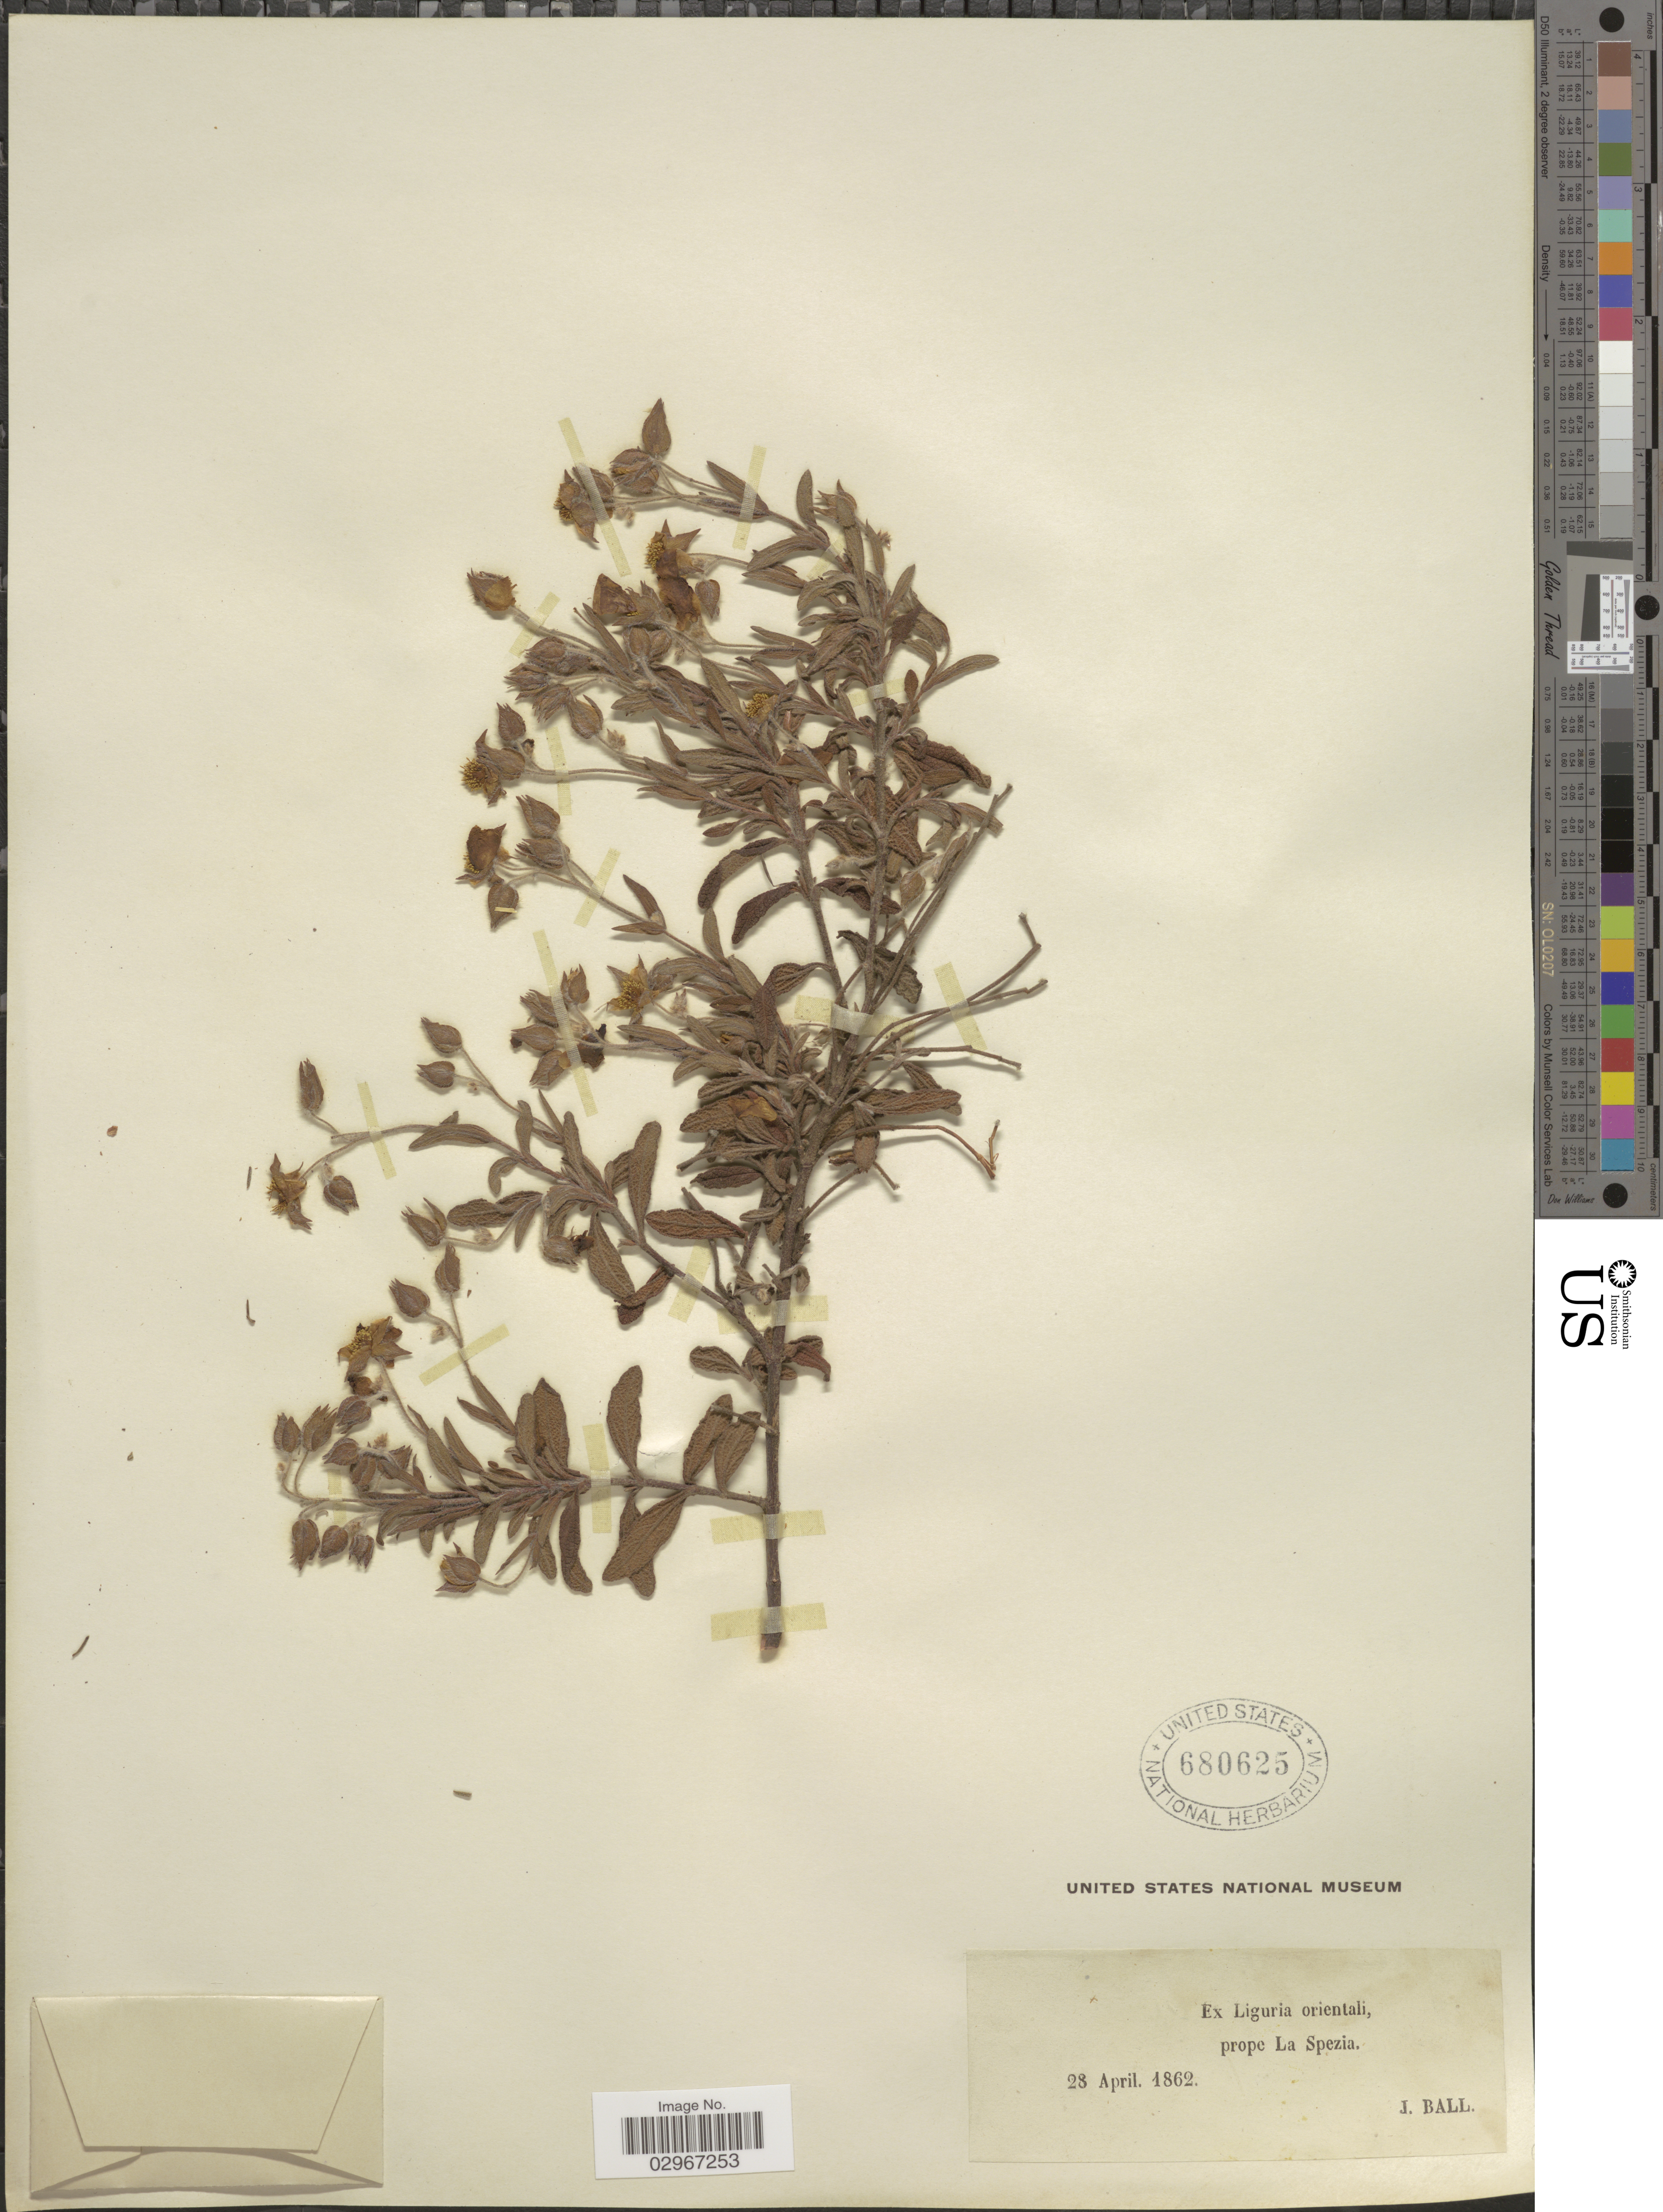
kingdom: Plantae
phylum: Tracheophyta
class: Magnoliopsida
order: Malvales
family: Cistaceae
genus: Helianthemum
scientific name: Helianthemum sp.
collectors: J. Ball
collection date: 1862-04-28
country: Italy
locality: Ex Liguria orientali, prope La Spezia.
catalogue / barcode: US 680625